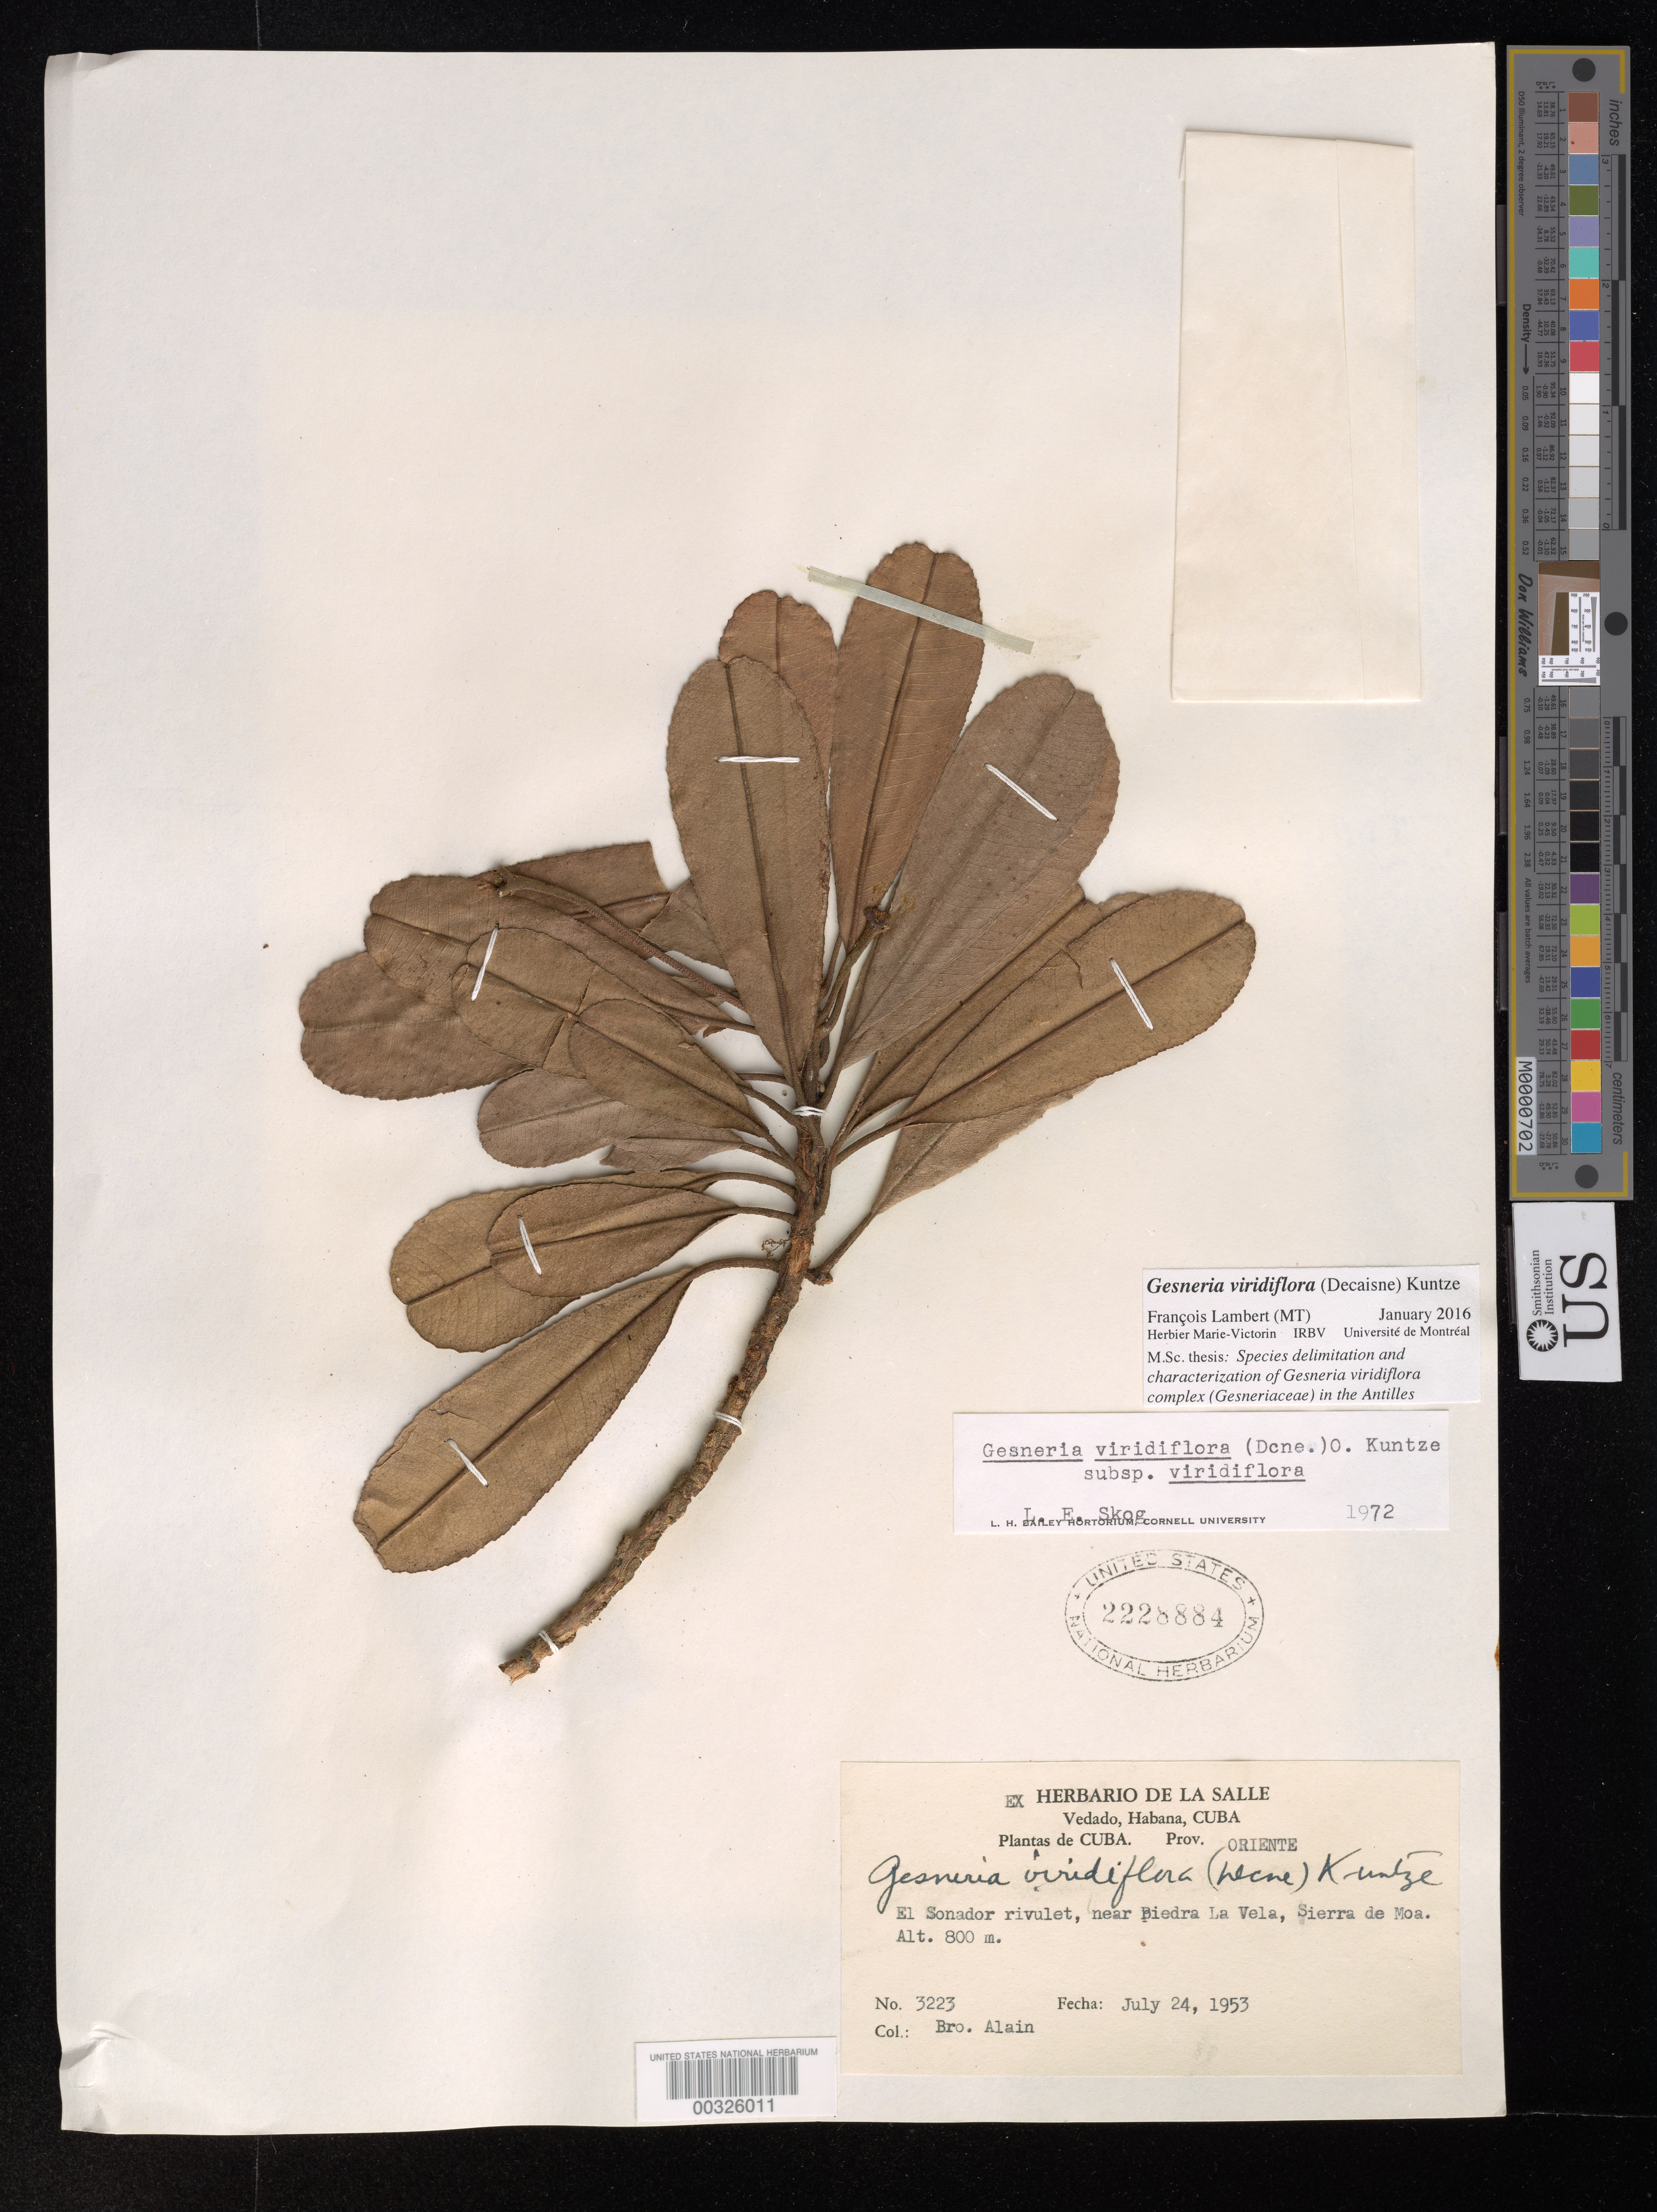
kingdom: Plantae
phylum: Tracheophyta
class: Magnoliopsida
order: Lamiales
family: Gesneriaceae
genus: Gesneria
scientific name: Gesneria viridiflora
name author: (Decne.) Kuntze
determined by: Lambert, Francois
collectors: A. H. Liogier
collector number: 3223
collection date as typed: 24 Jul 1953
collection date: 1953-07-24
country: Cuba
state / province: Oriente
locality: El Sonador rivulet, near Piedra la Vela, Sierra de Moa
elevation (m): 800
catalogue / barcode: US 2228884